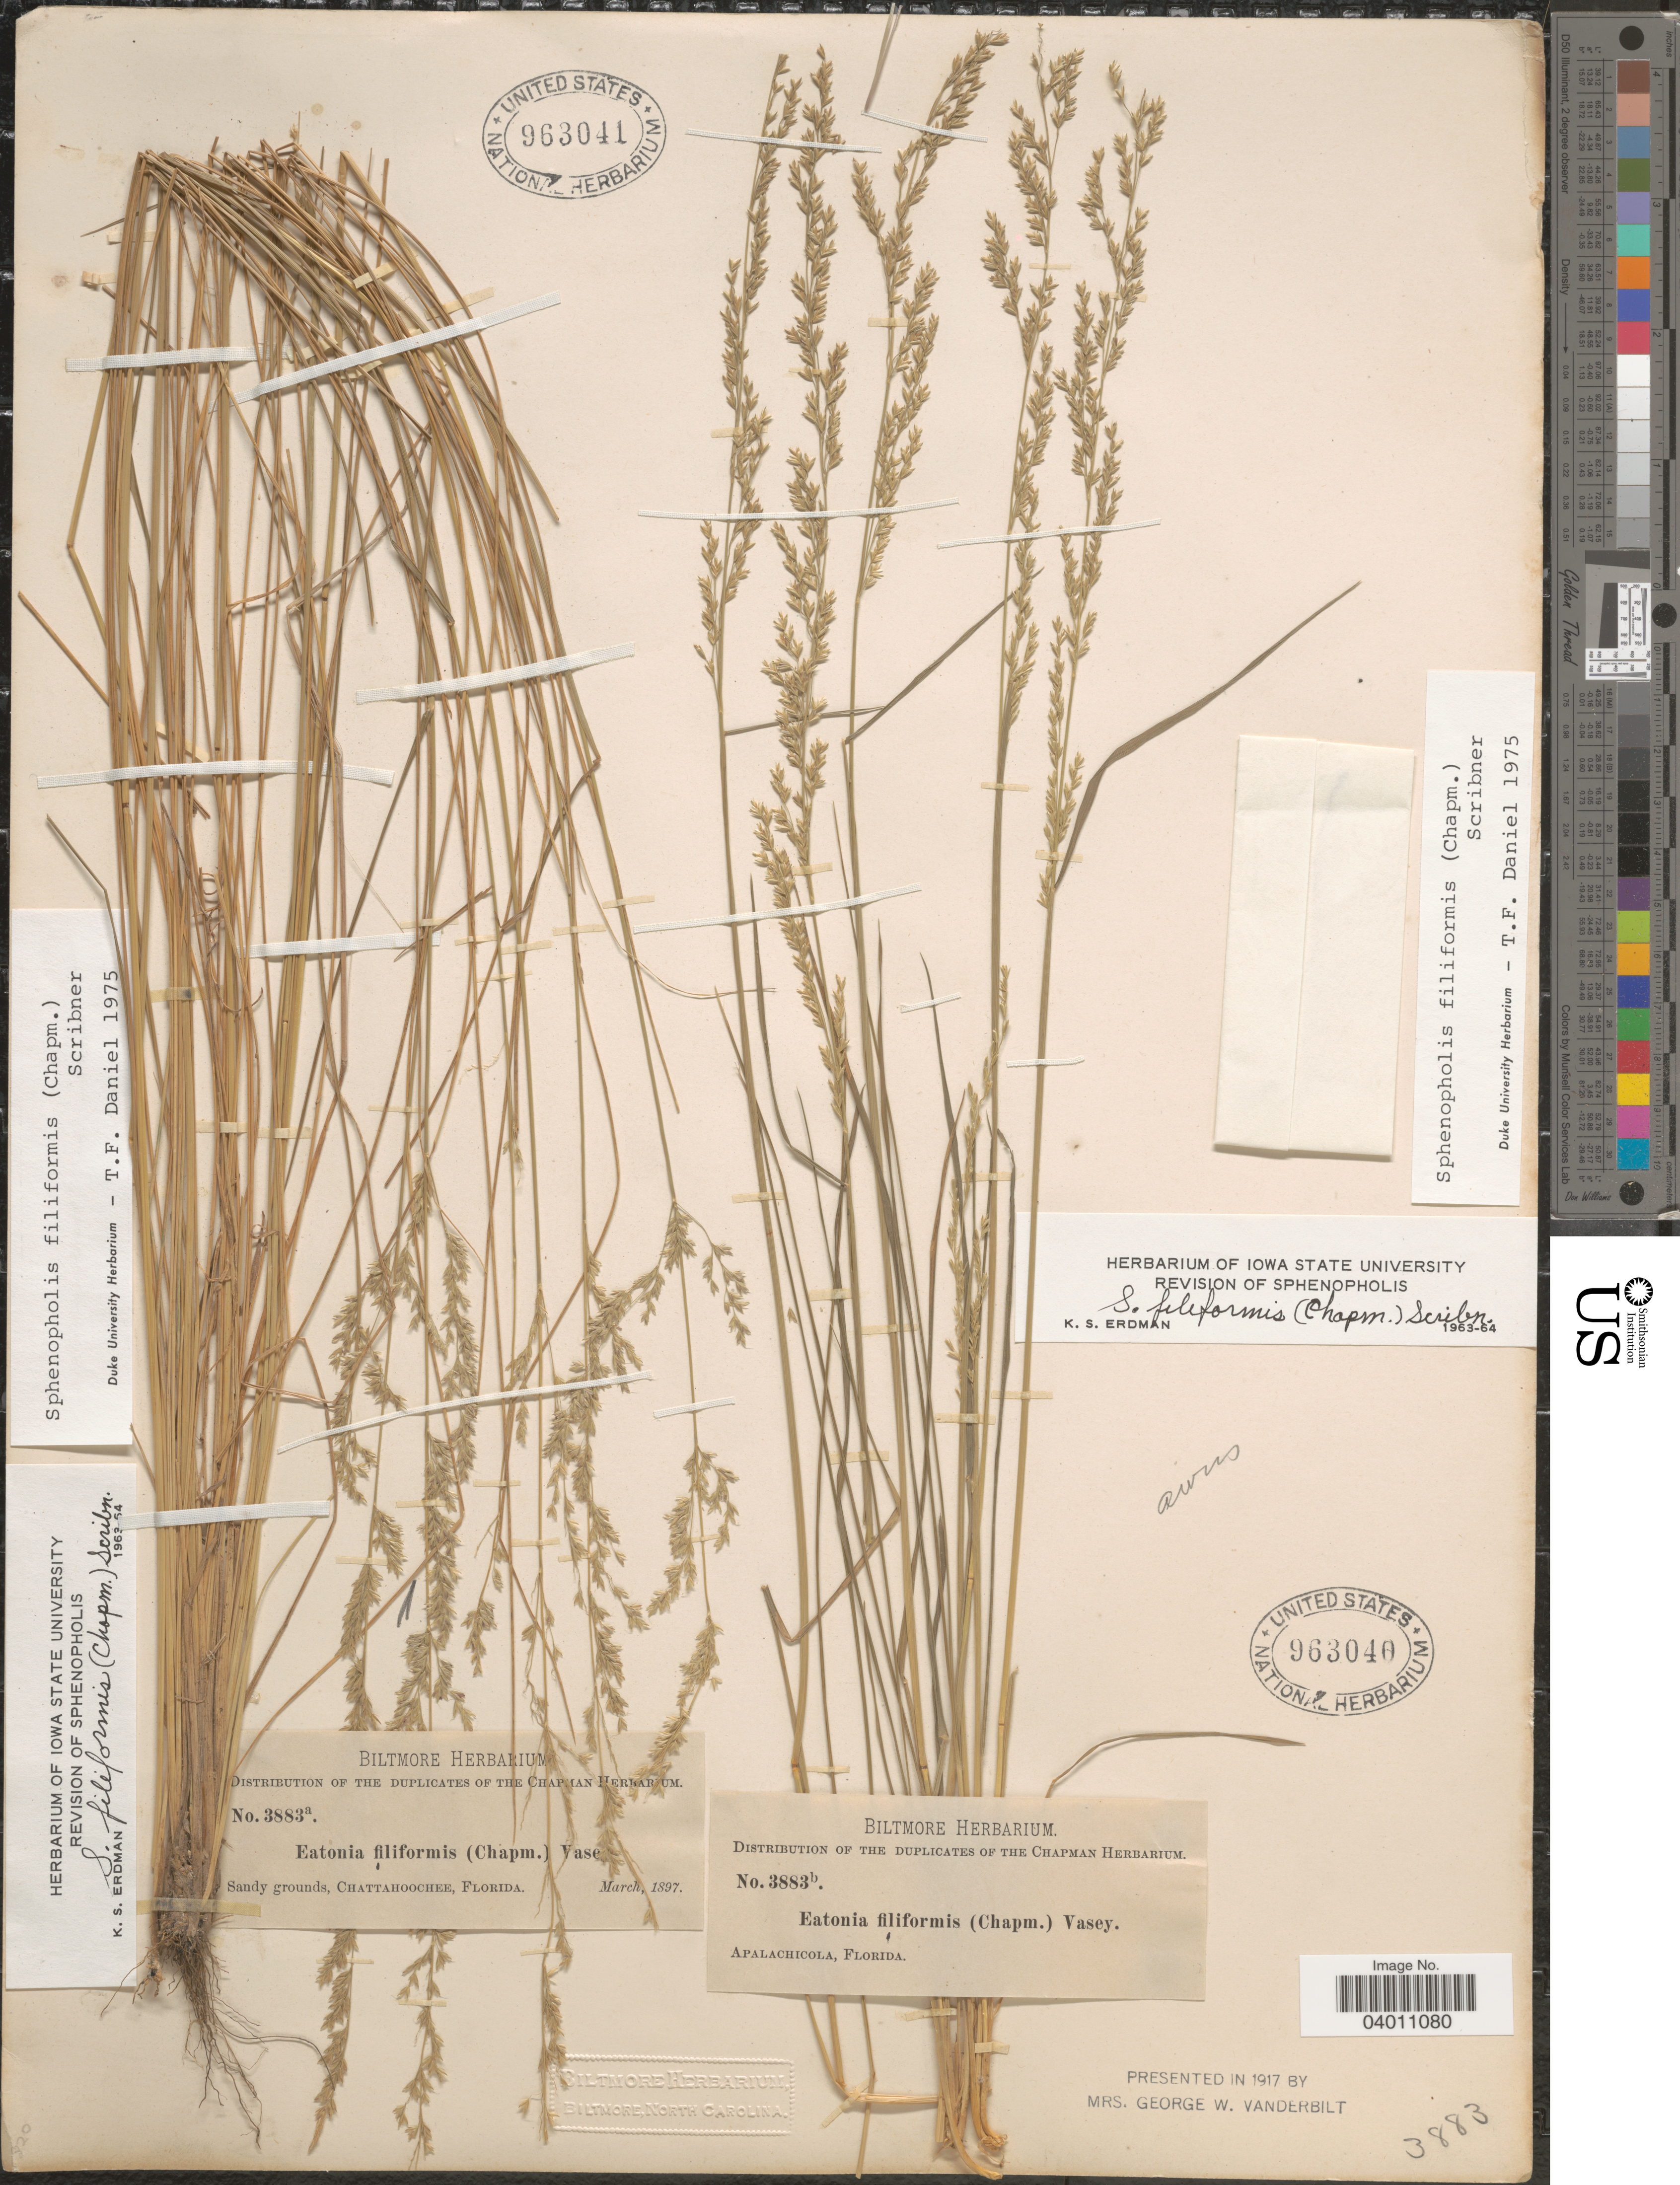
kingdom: Plantae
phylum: Tracheophyta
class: Liliopsida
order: Poales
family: Poaceae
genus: Sphenopholis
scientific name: Sphenopholis filiformis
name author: (Chapm.) Scribn.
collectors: ex herb. Biltmore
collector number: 3883b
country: United States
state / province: Florida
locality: Apalachicola.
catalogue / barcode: US 963040-2